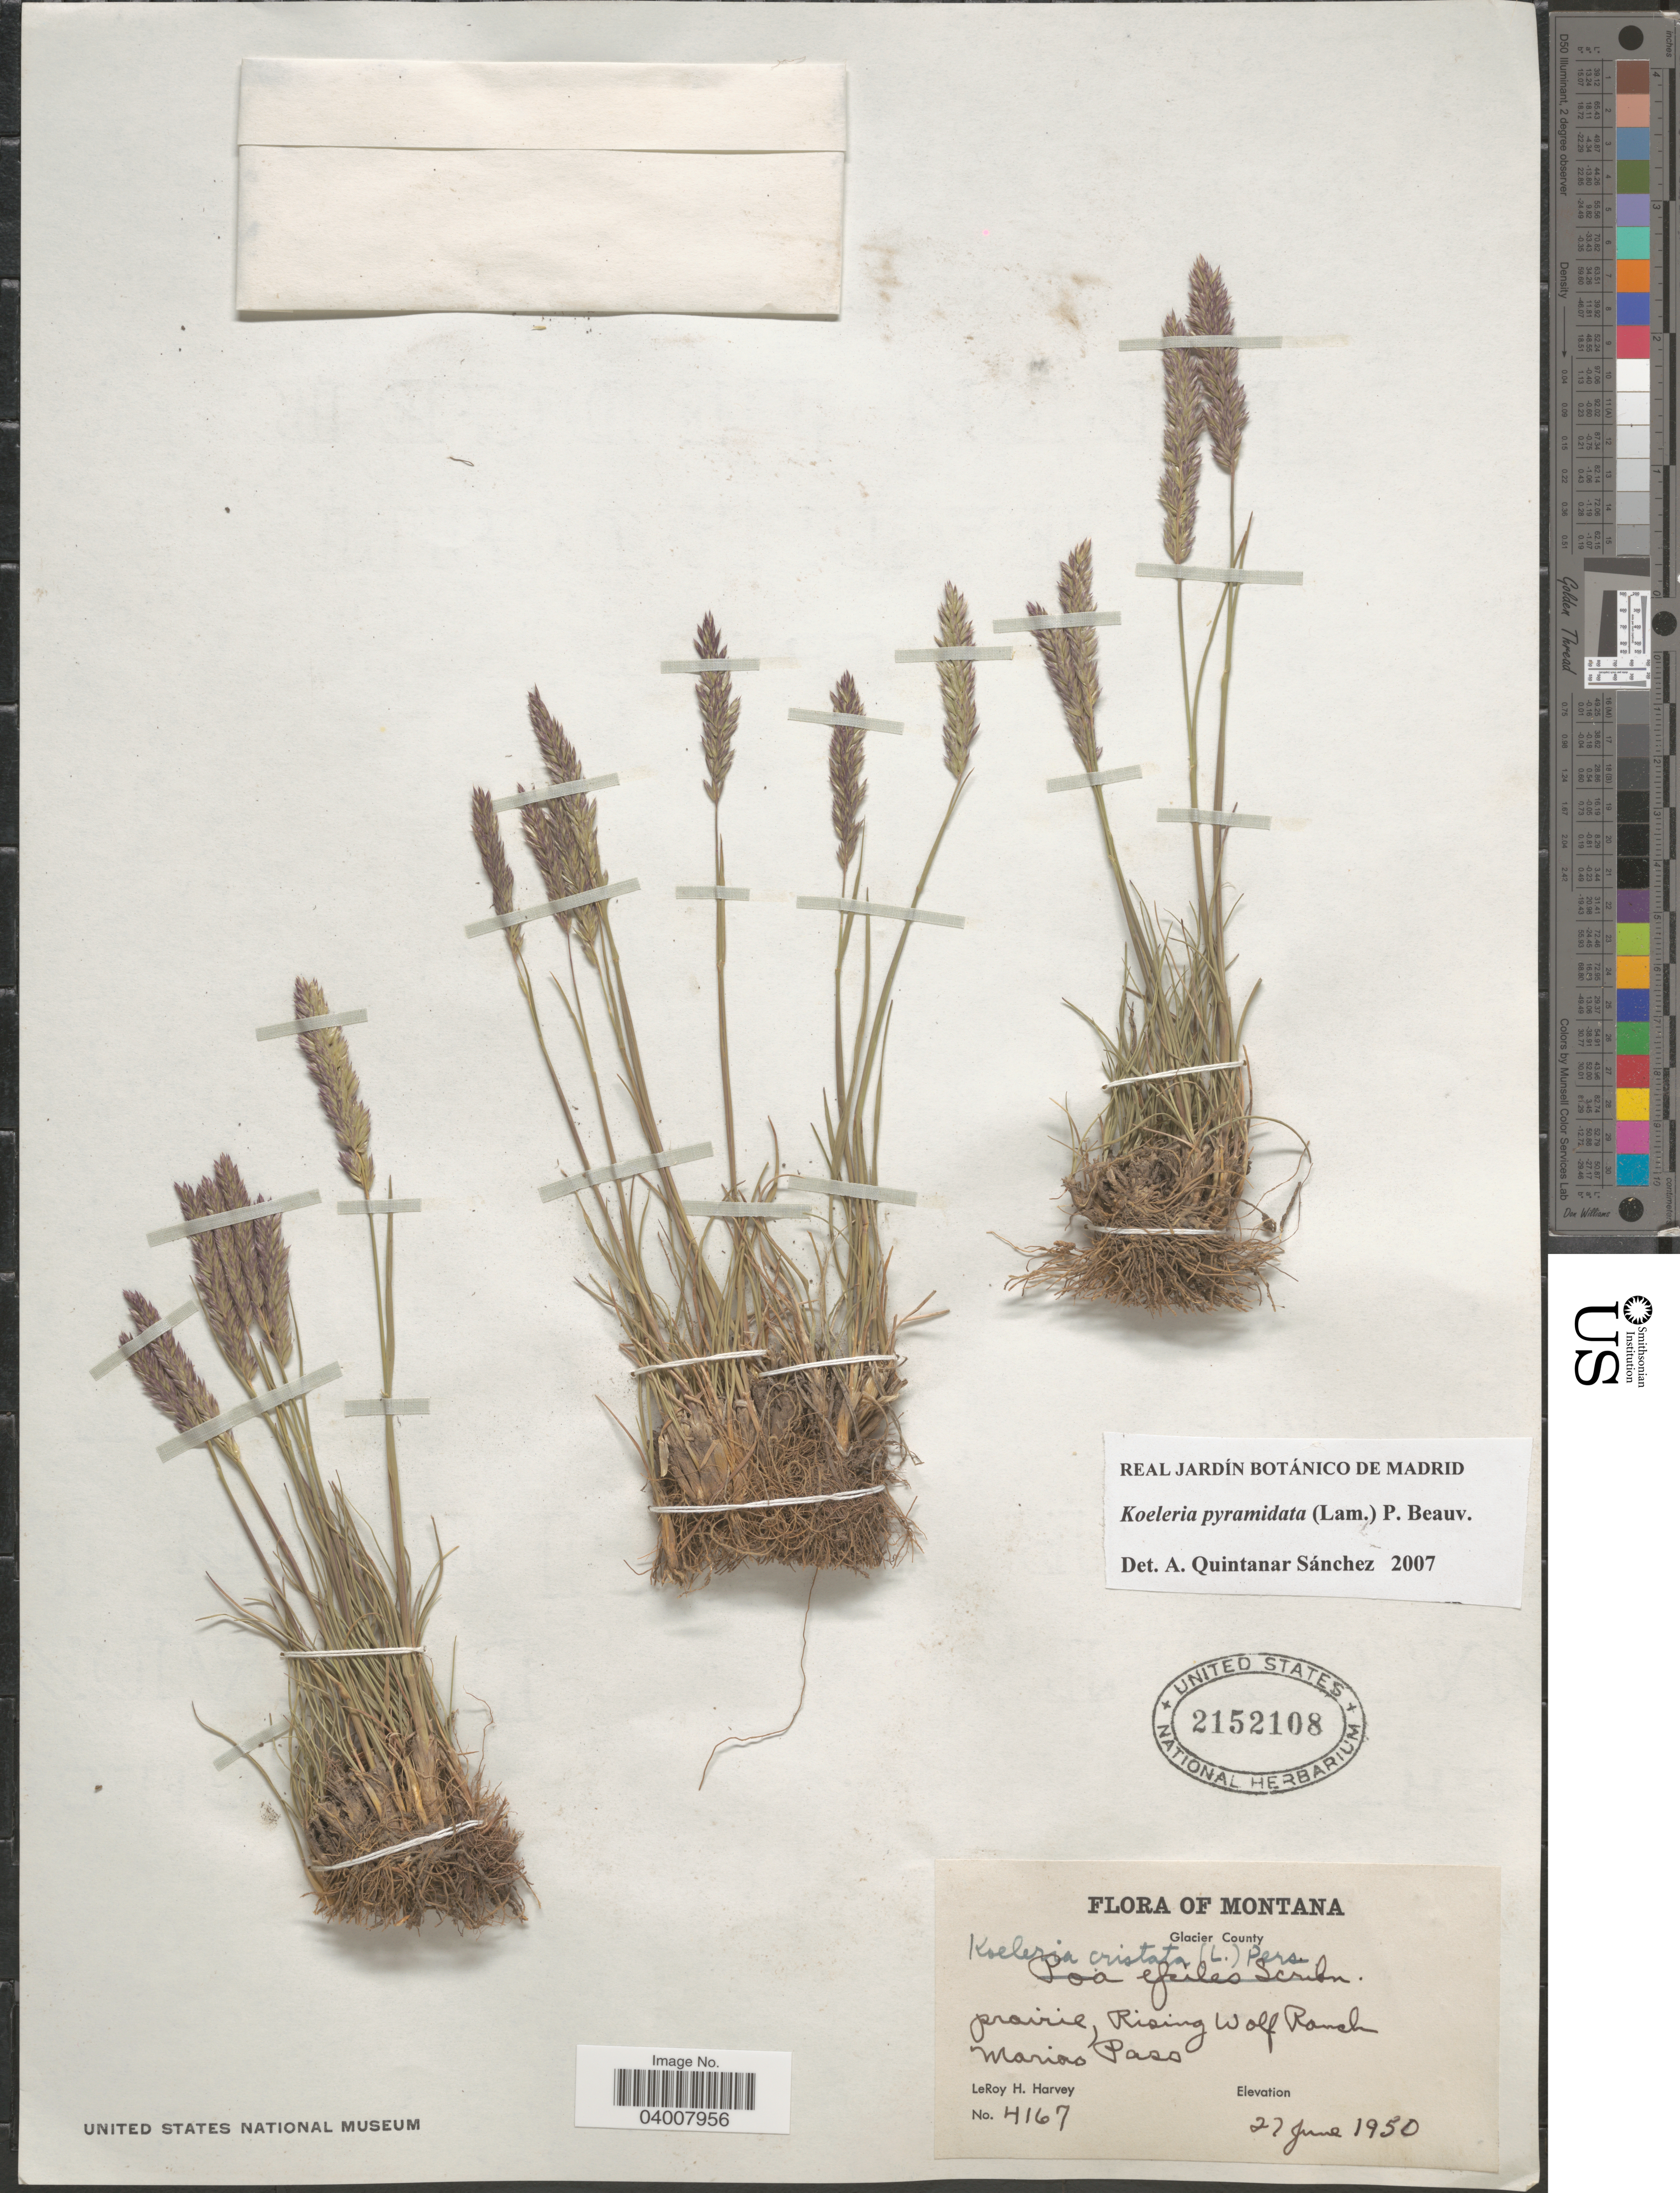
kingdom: Plantae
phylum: Tracheophyta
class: Liliopsida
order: Poales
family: Poaceae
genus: Koeleria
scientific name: Koeleria pyramidata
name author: (Lam.) P. Beauv.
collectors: L. H. Harvey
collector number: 4167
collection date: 1950-06-27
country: United States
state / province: Montana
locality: Glacier County. Prairie, Rising Wolf Ranch. Marias Pass.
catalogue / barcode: US 2152108